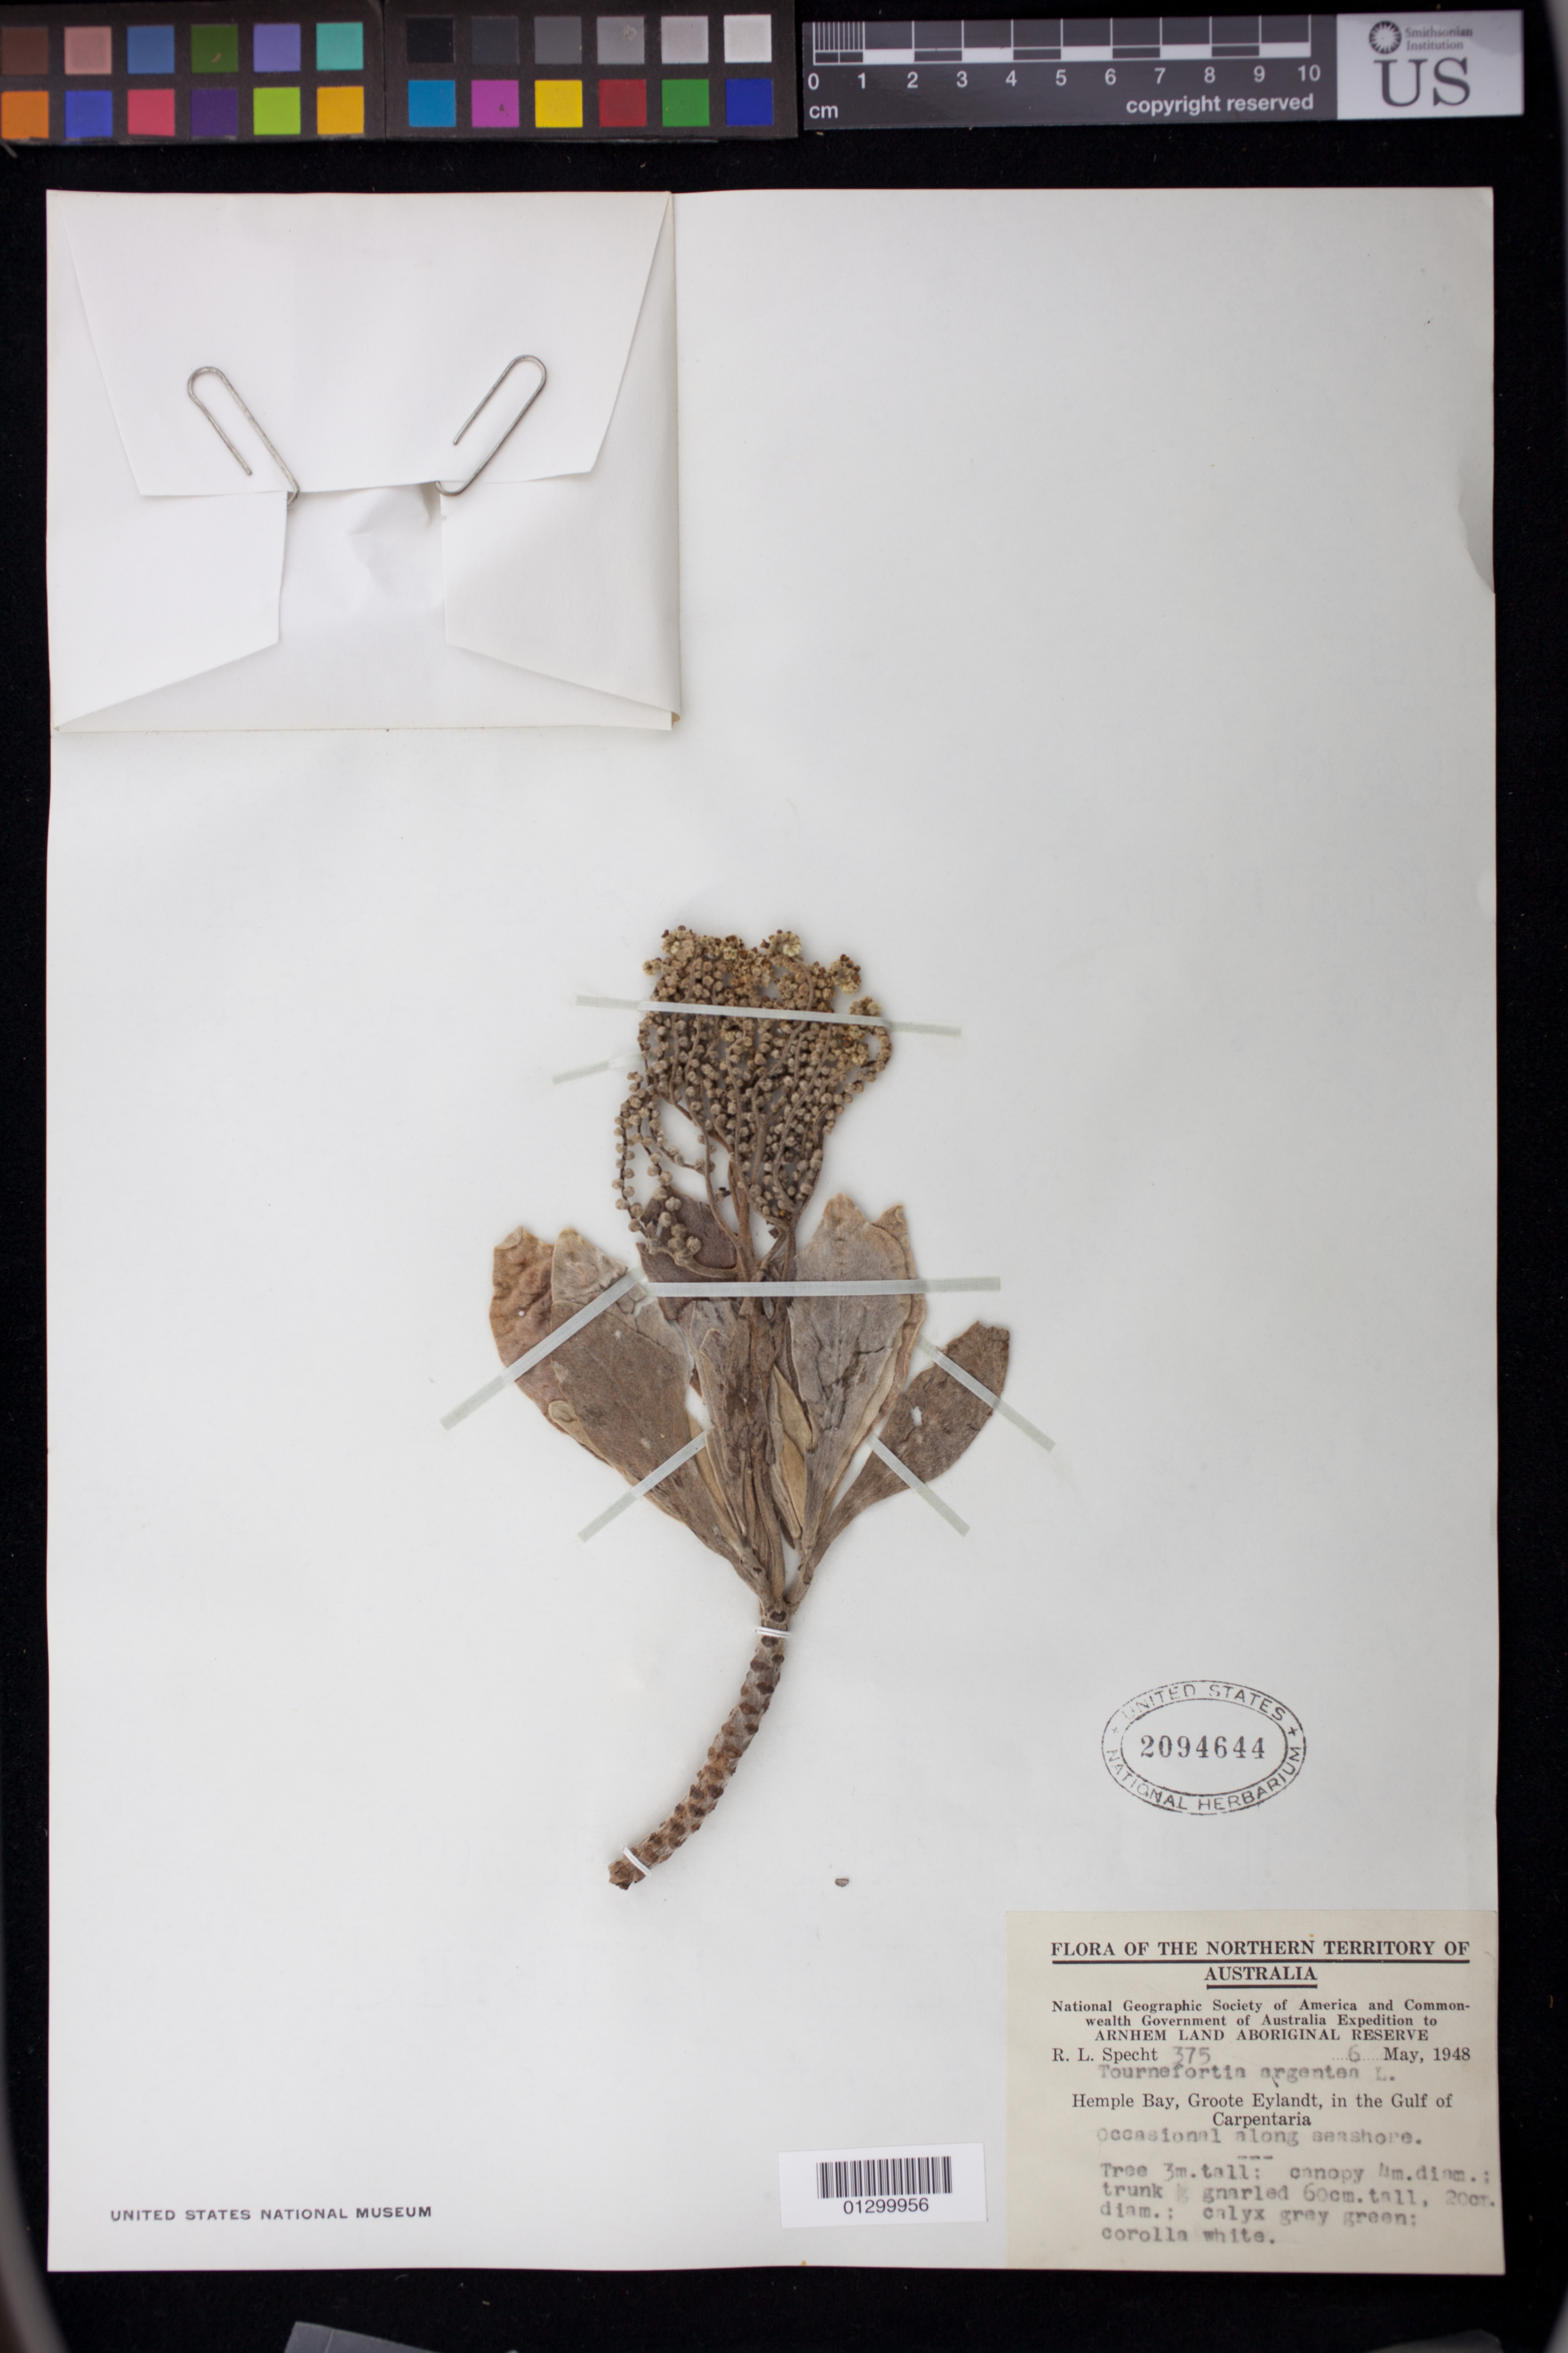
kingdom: Plantae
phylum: Tracheophyta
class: Magnoliopsida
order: Boraginales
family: Heliotropiaceae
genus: Tournefortia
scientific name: Tournefortia argentea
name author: L. f.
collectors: R. L. Specht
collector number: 375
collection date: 1948-05-06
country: Australia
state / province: Northern Territory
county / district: East Arnhem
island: Groote Eylandt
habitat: Occasional along seashore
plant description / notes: Tree 3 m. tall; canopy 4 m. diam.; trunk gnarled 60 cm. tall, 20 cm. diam; calyx grey green; corolla white.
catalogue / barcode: US 2094644